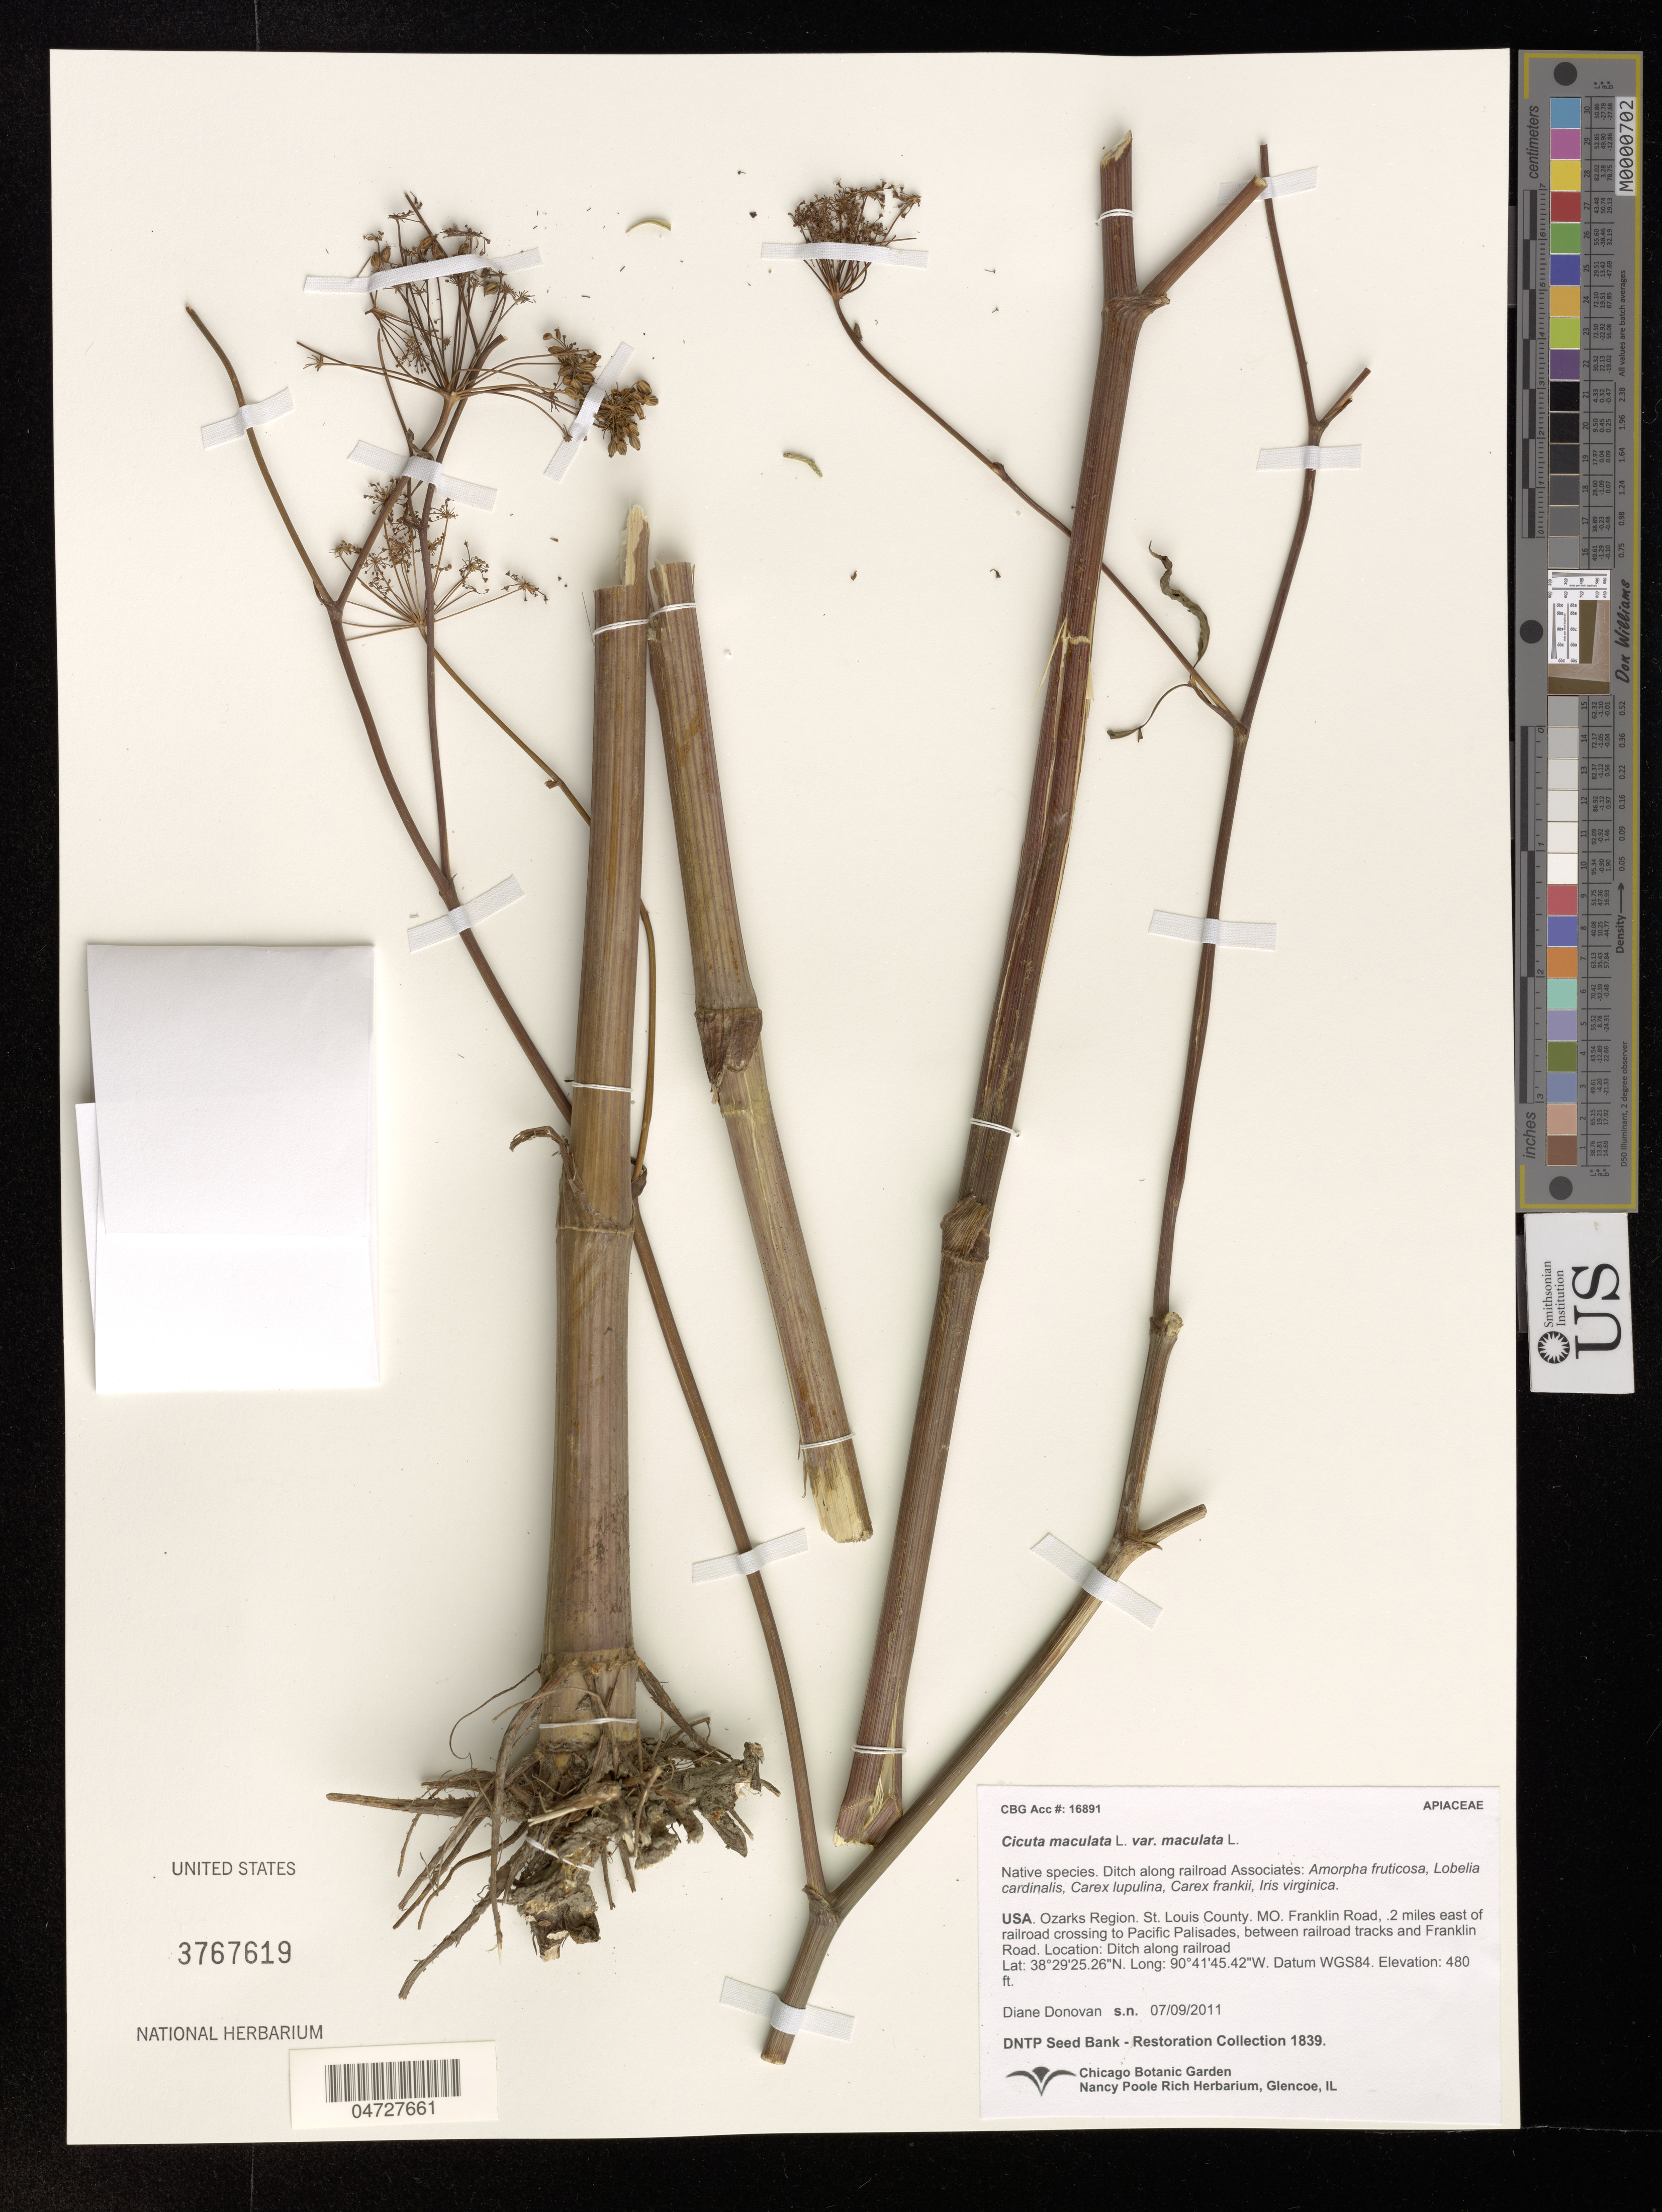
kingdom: Plantae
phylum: Tracheophyta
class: Magnoliopsida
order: Apiales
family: Apiaceae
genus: Cicuta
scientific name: Cicuta maculata var. maculata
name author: L.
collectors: D. Donovan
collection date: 2011-09-07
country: United States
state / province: Missouri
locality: Ozarks Region. St. Louis County. Franklin Road, .2 miles east of railroad crossing to Pacific Palisades, between railroad tracks and Franklin Road. Ditch along railroad.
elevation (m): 146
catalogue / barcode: US 3767619